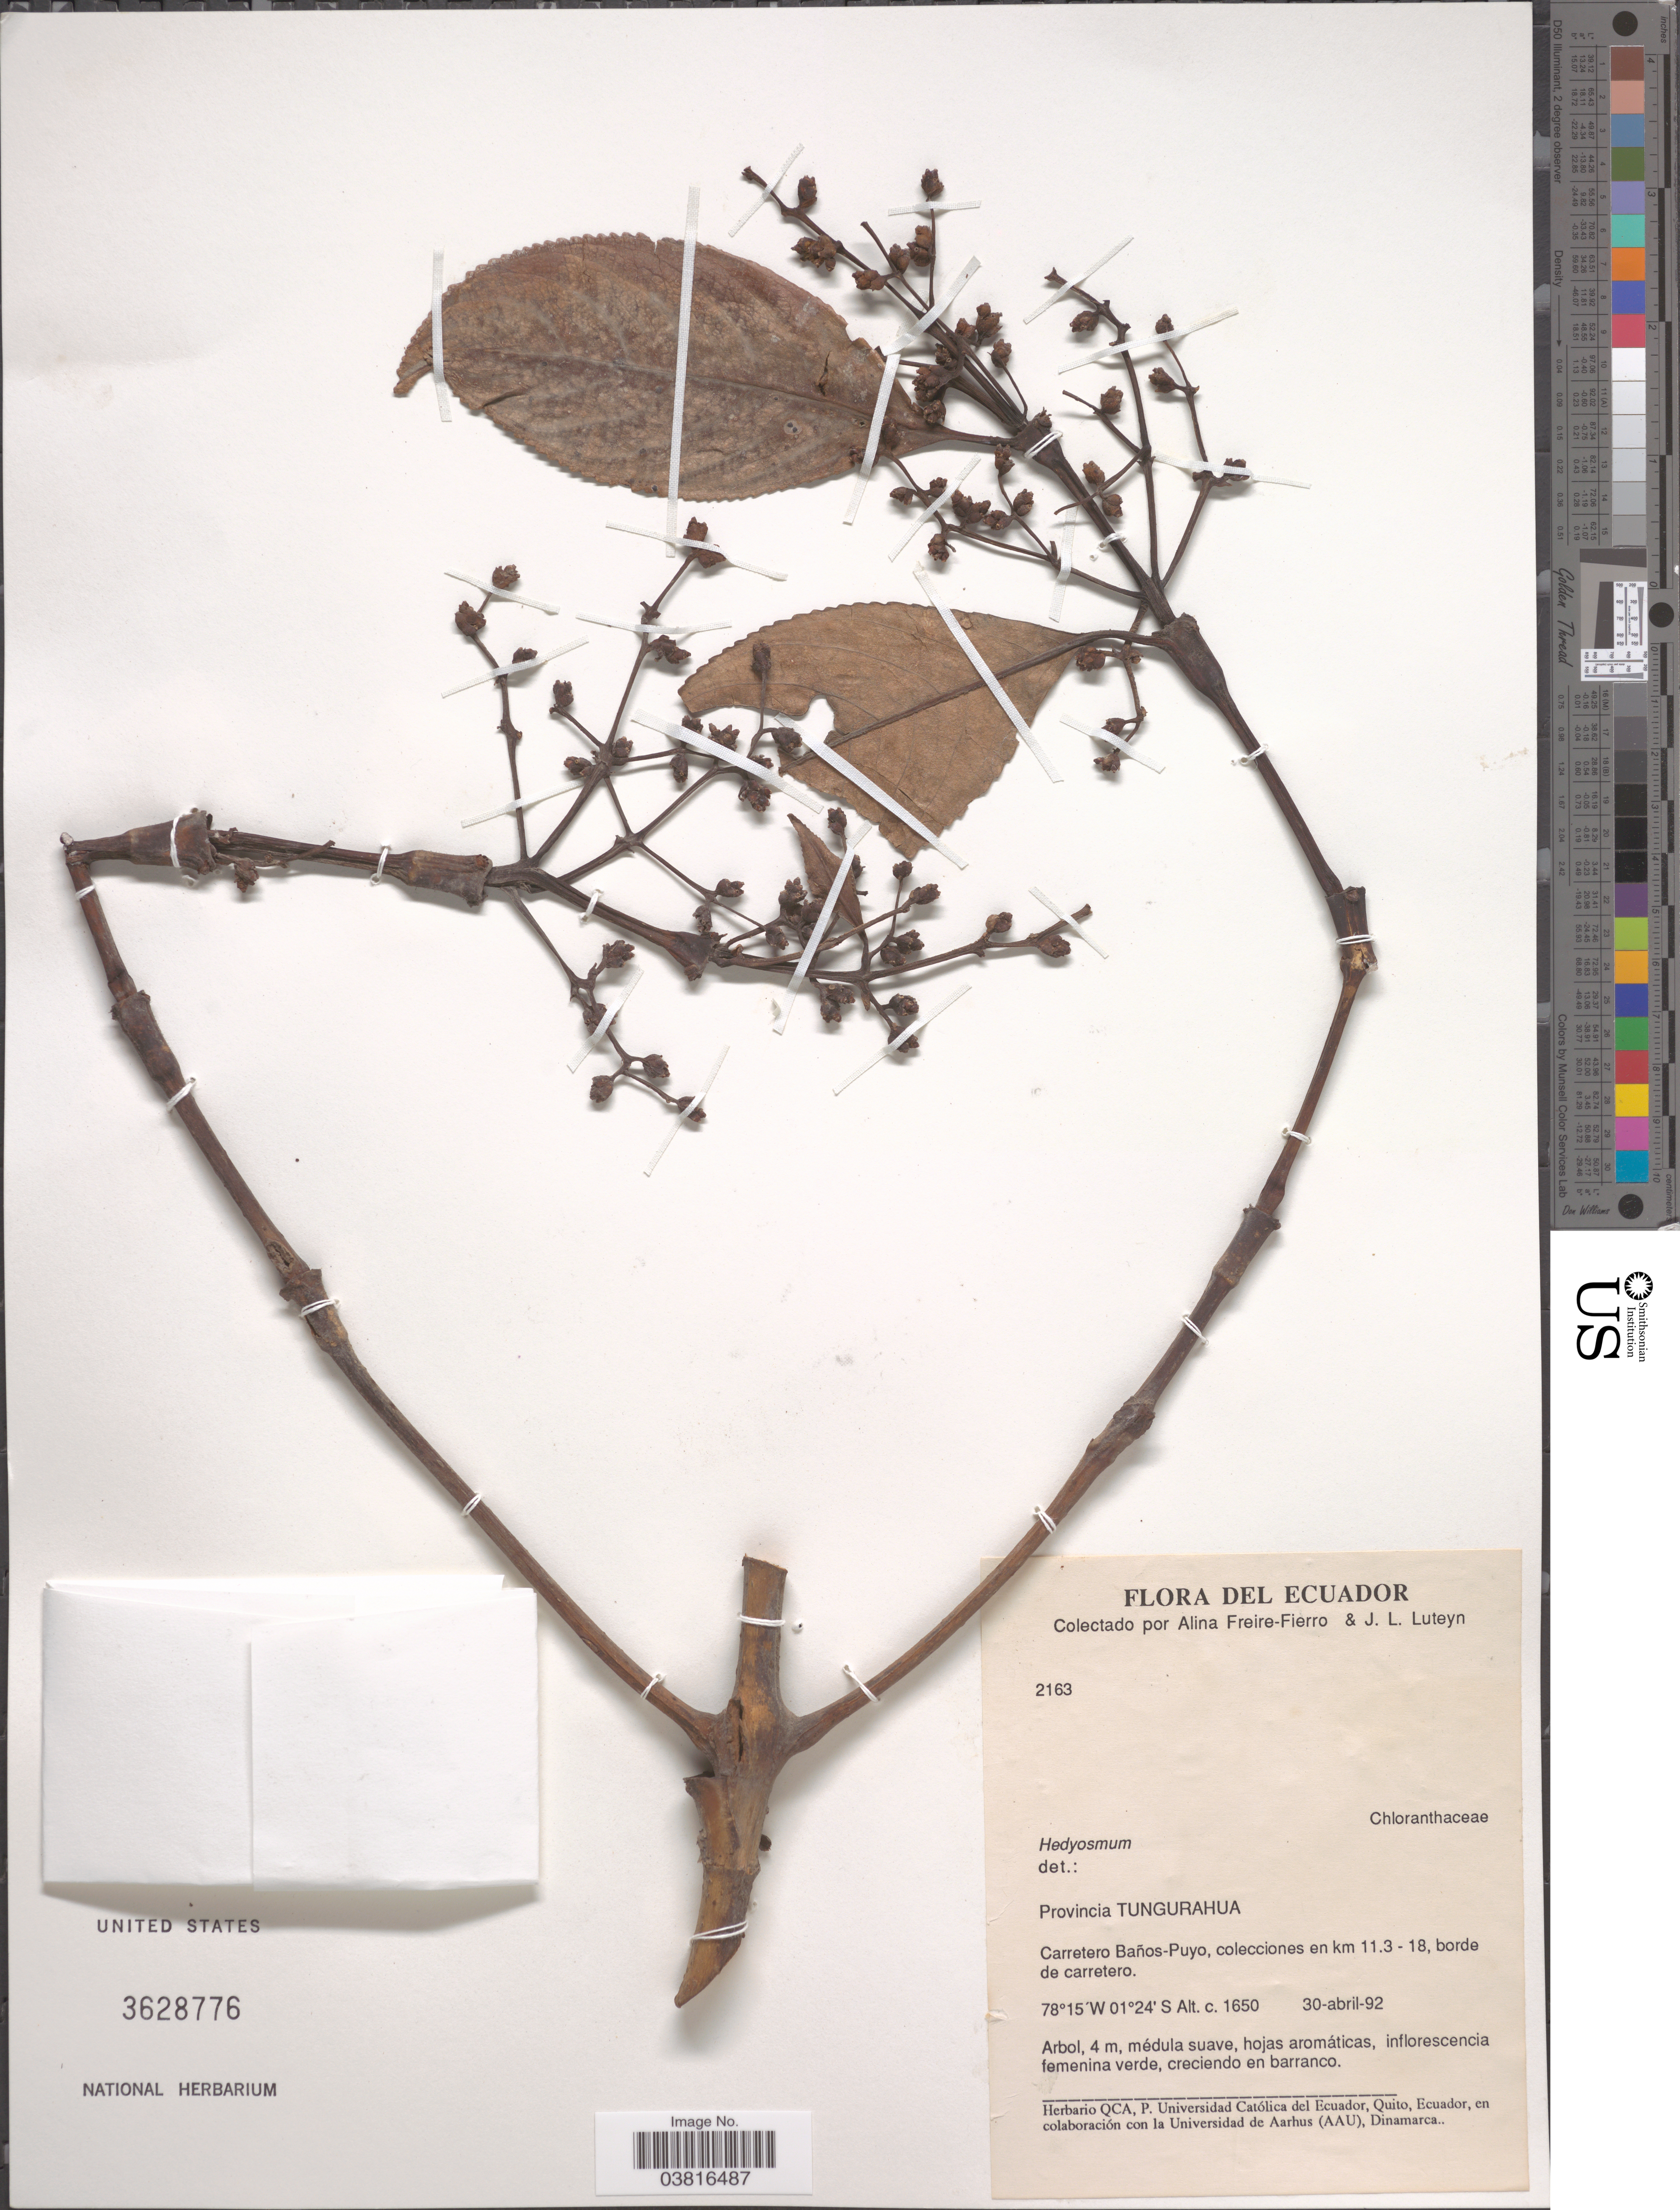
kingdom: Plantae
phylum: Tracheophyta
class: Magnoliopsida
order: Chloranthales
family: Chloranthaceae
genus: Hedyosmum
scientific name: Hedyosmum sp.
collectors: A. Freire-Fierro & J. Luteyn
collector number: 2163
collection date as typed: Transcribed d/m/y: 30/4/92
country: Ecuador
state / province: Tungurahua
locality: Carretero Baños-Puyo, en km 11.3 - 18, borde de carretero.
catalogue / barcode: US 3628776